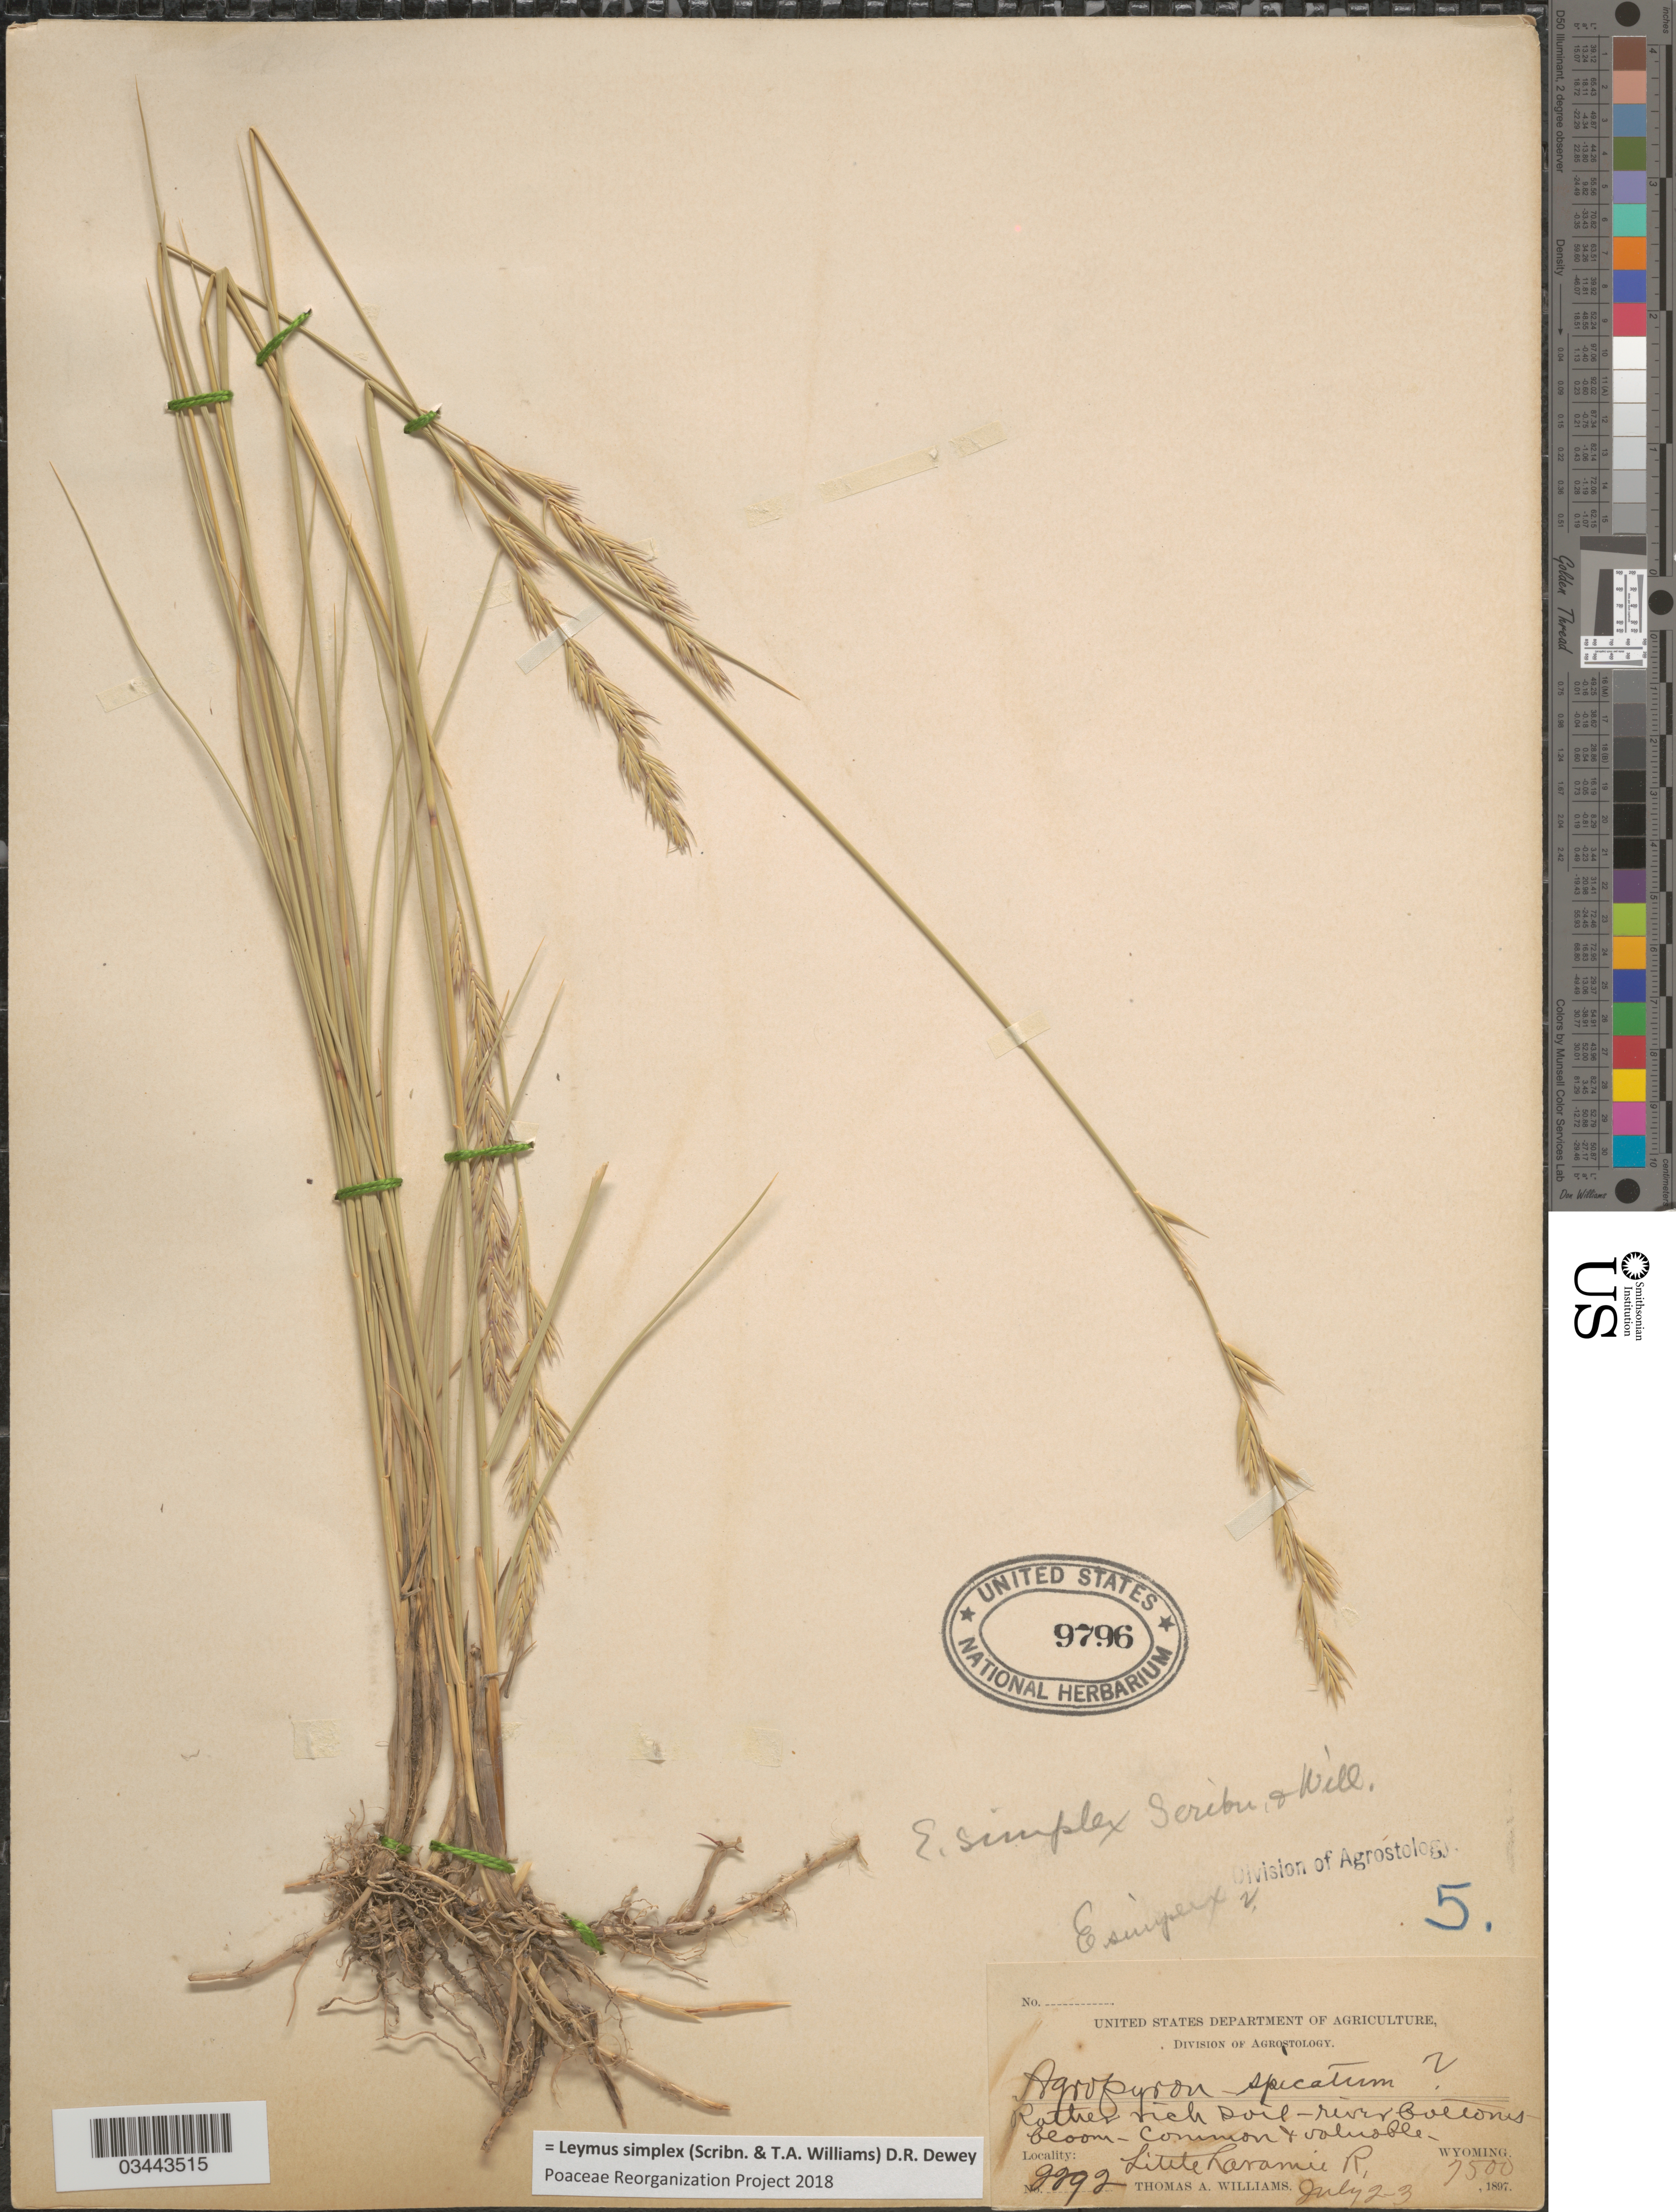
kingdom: Plantae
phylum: Tracheophyta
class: Liliopsida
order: Poales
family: Poaceae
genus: Leymus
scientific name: Leymus simplex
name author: (Scribn. & T.A. Williams) Dewey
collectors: T. A. Williams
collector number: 2292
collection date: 1897-07-23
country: United States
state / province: Wyoming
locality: Little Laramie R.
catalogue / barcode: US 9796